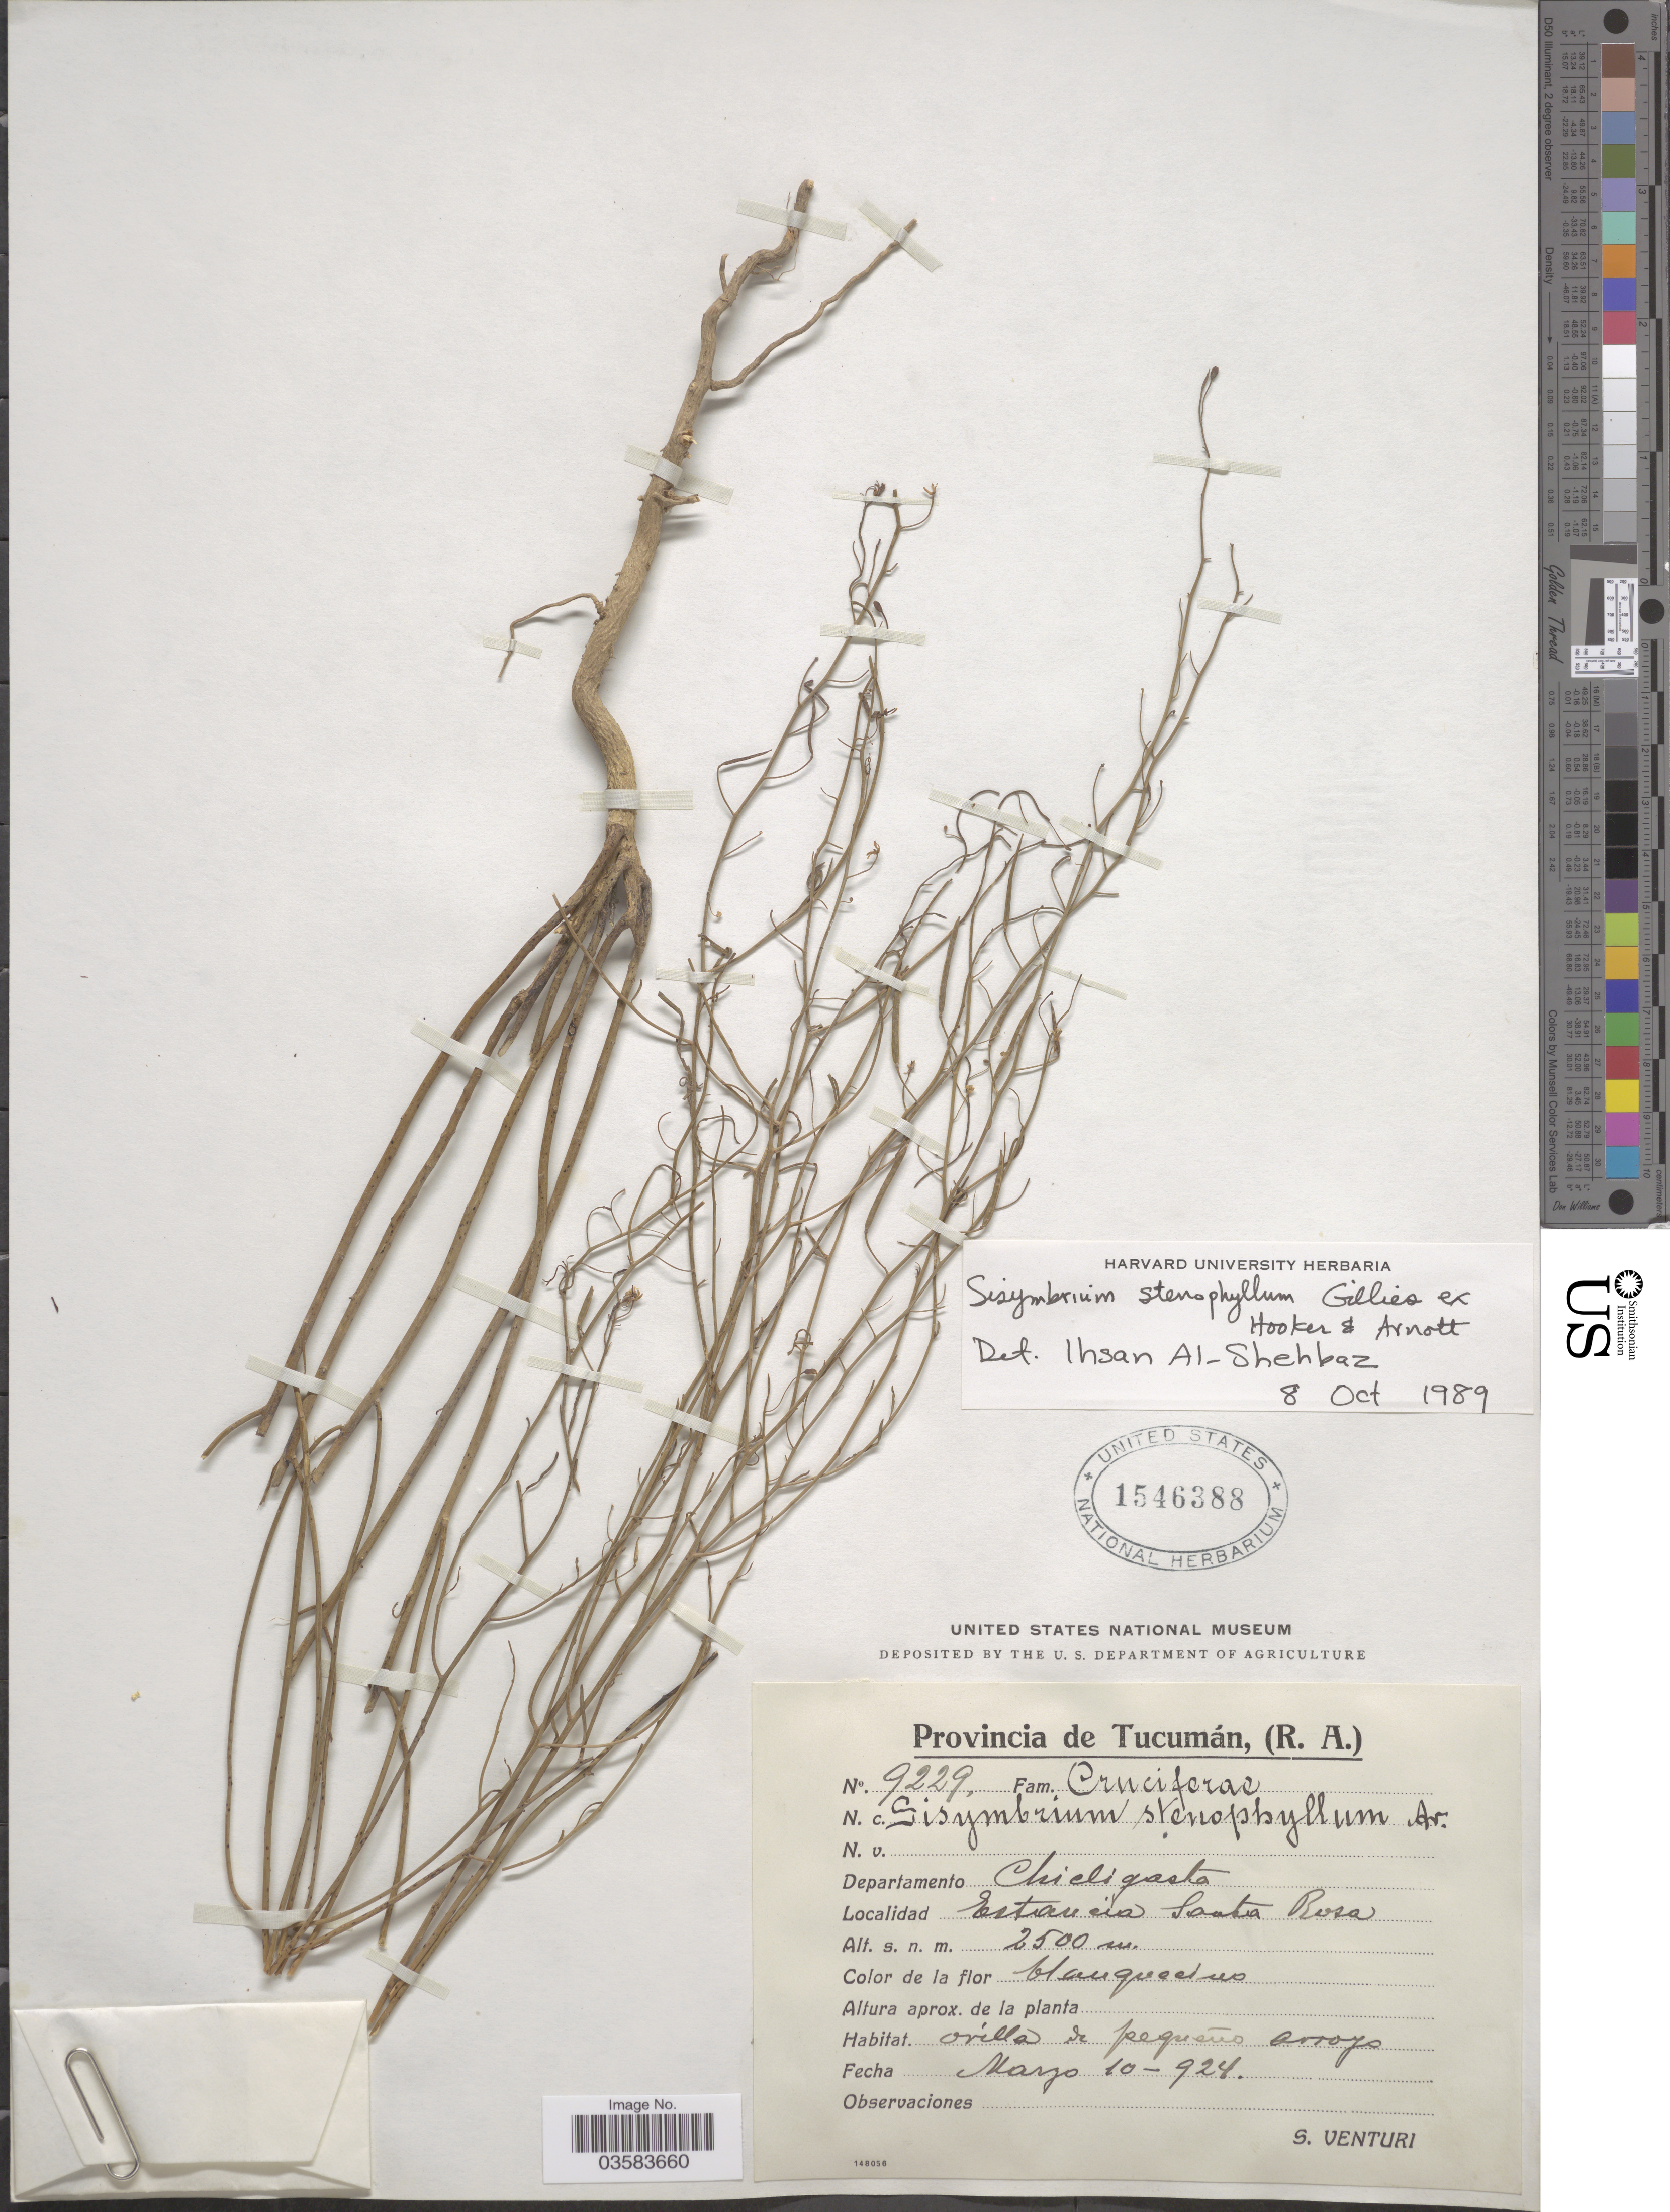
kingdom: Plantae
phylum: Tracheophyta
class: Magnoliopsida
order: Brassicales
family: Brassicaceae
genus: Mostacillastrum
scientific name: Mostacillastrum stenophyllum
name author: O.E. Schulz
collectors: S. Venturi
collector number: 9229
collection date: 1924-03-10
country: Argentina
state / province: Tucuman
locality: Departamento Chicligasta. Estancia Santa Rosa.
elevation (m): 2500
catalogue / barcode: US 1546388